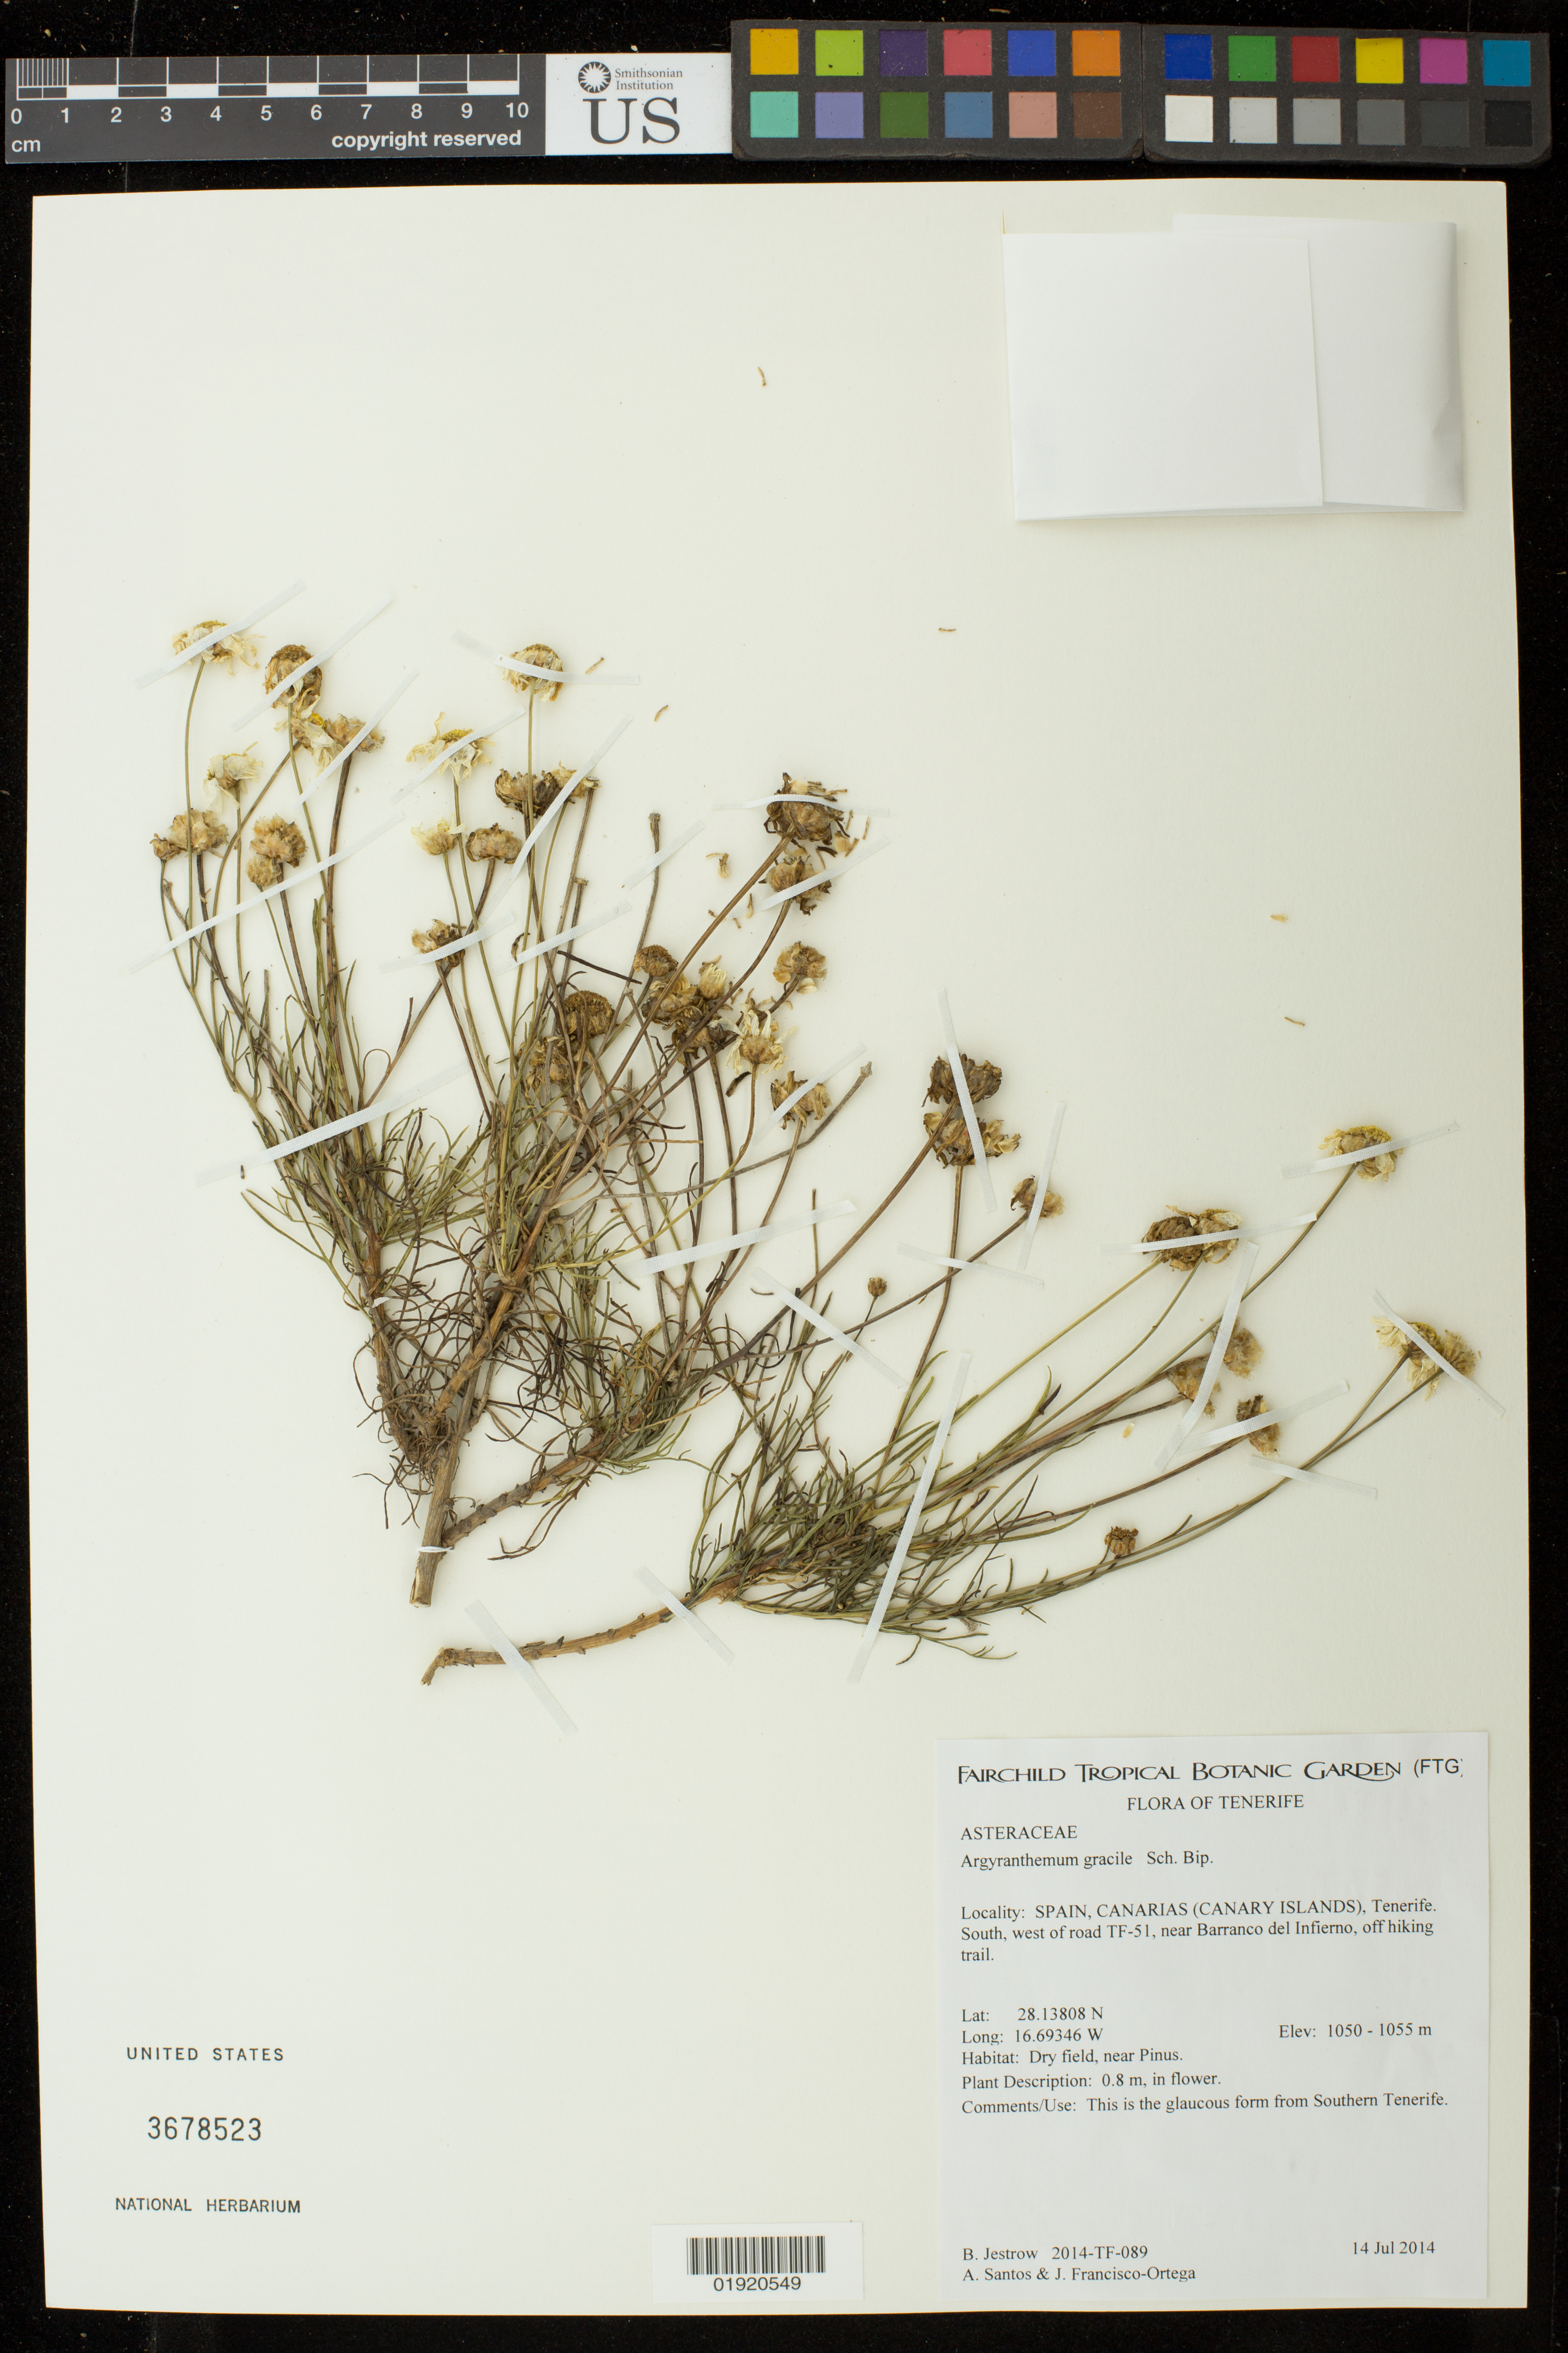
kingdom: Plantae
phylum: Tracheophyta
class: Magnoliopsida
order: Asterales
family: Asteraceae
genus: Argyranthemum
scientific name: Argyranthemum gracile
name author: Sch. Bip.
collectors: B. Jestrow, A. Santos & J. Fransisco-Ortega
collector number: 089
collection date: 2014-07-14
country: Spain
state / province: Canarias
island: Tenerife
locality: Spain, Canarias (Canary Islands), Tenerife.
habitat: Dry field, near Pinus.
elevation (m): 1050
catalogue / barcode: US 3678523